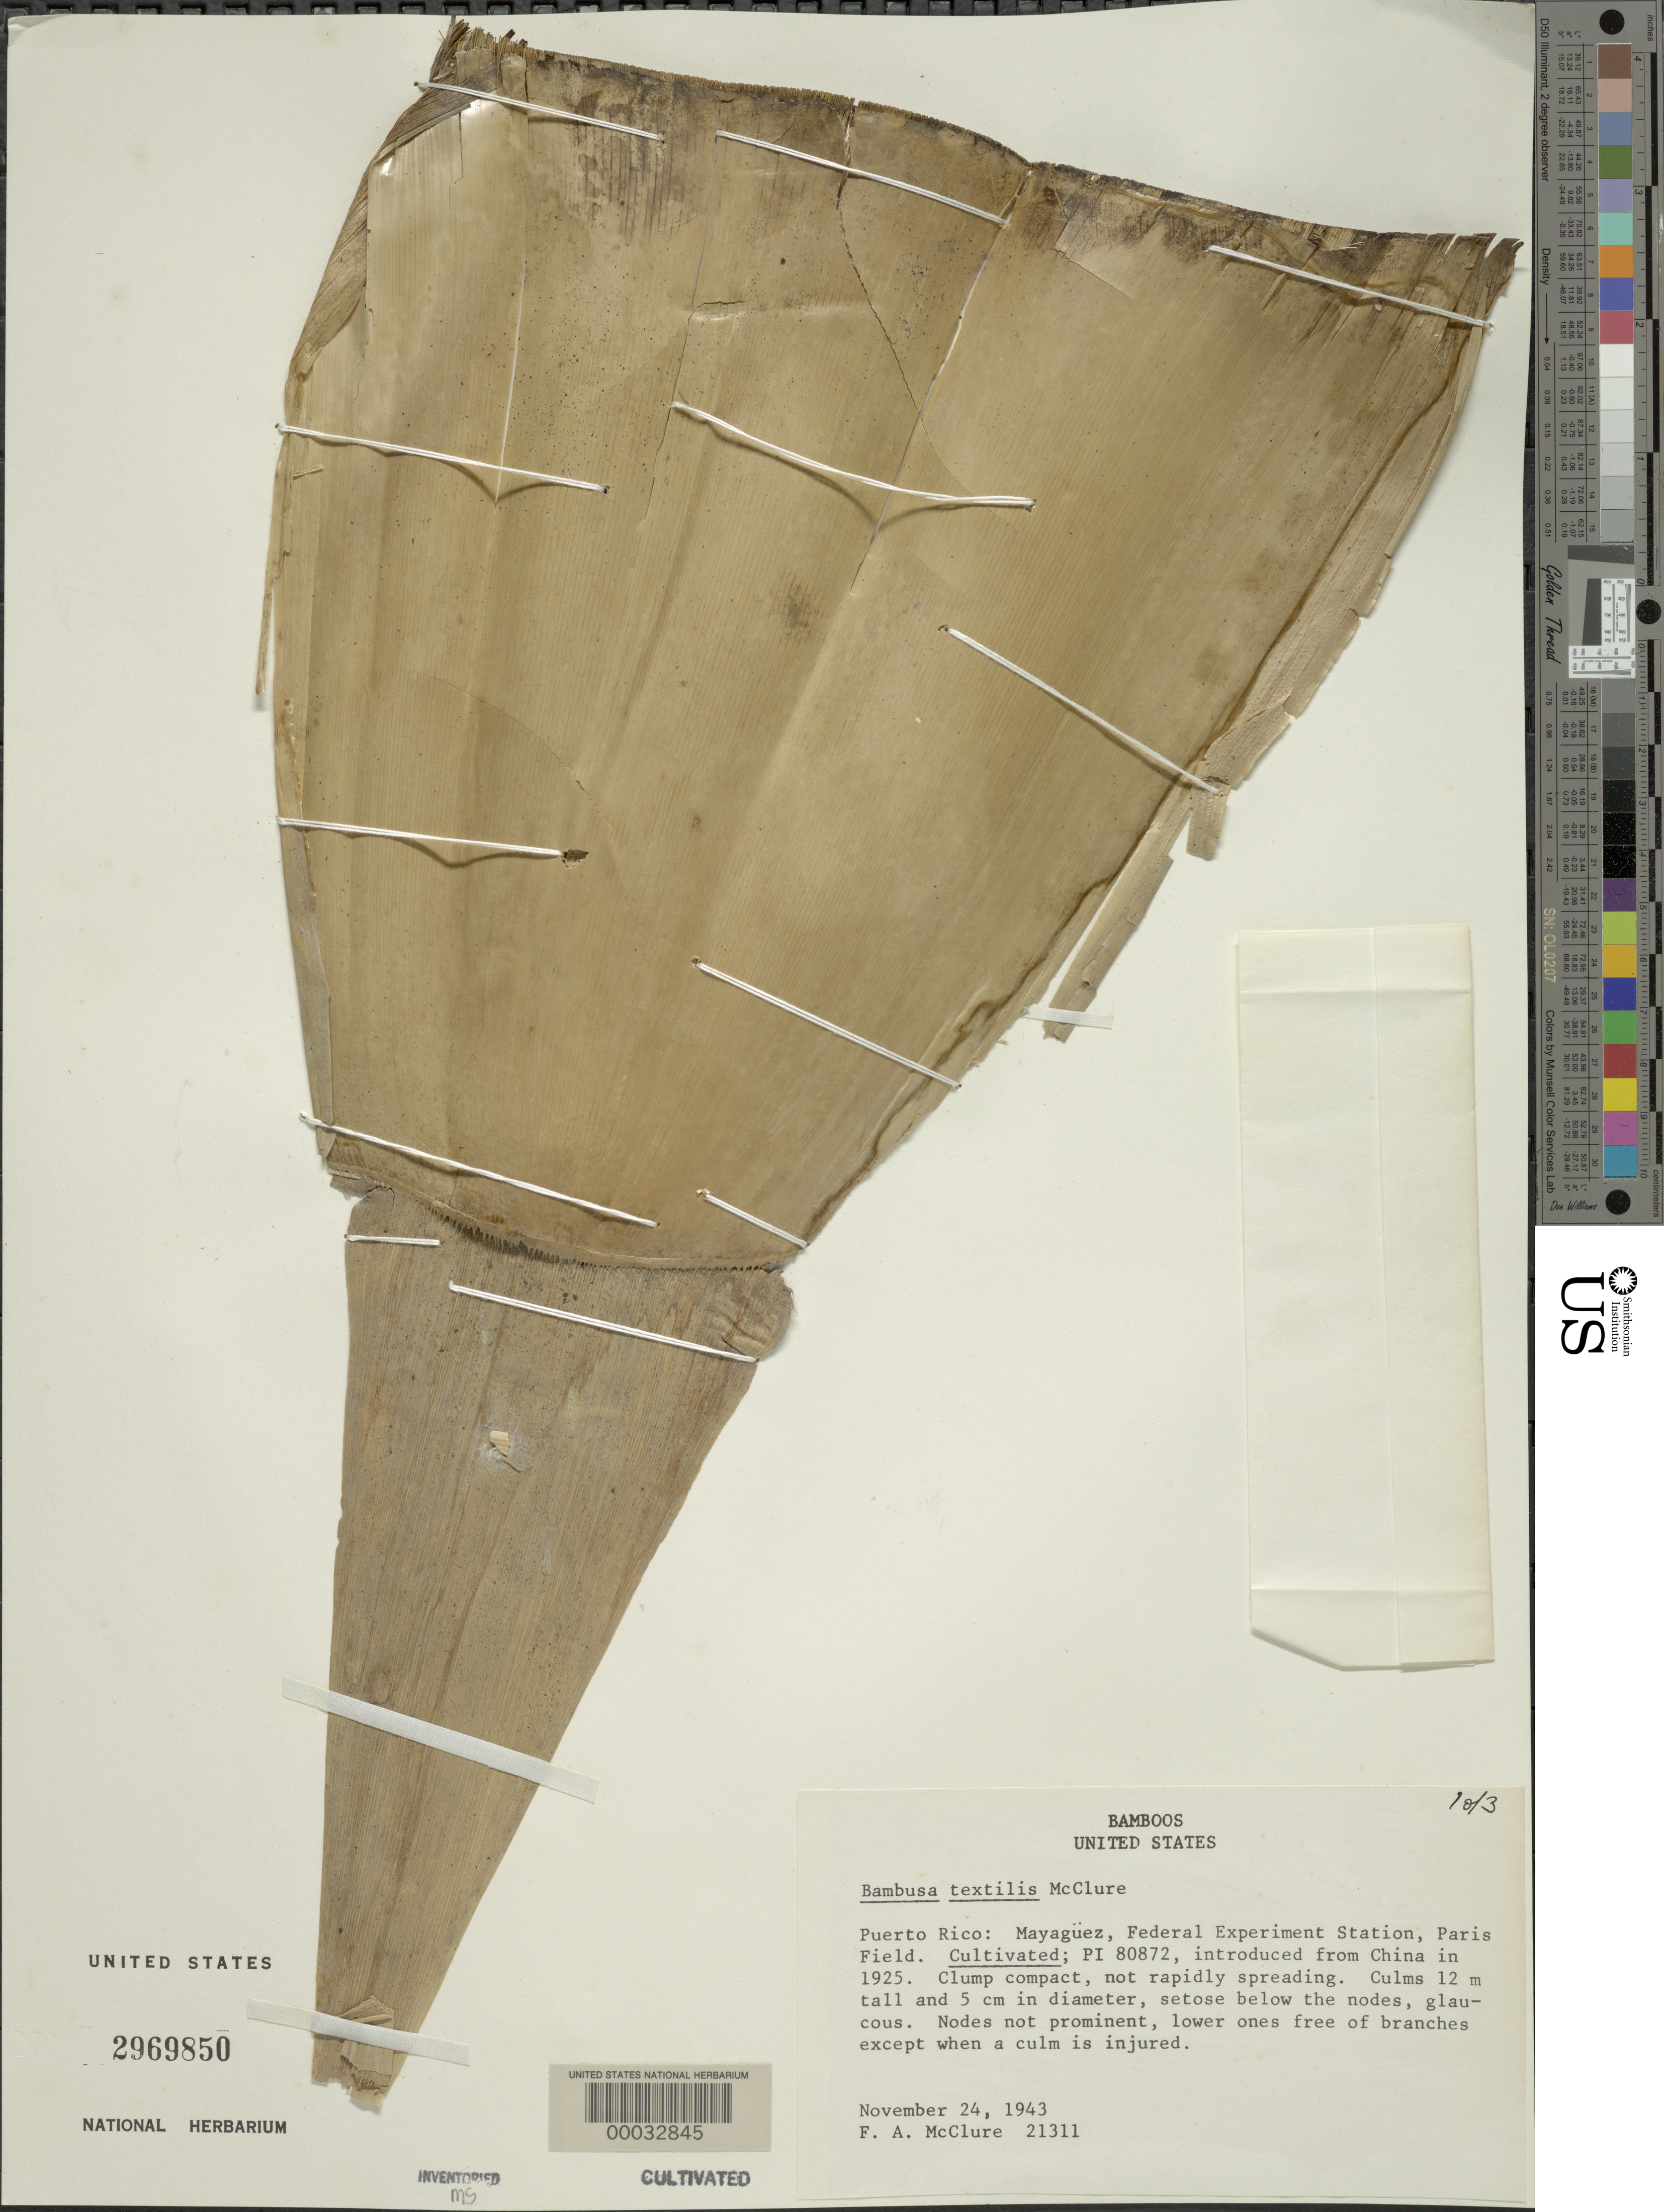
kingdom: Plantae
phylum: Tracheophyta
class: Liliopsida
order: Poales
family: Poaceae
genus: Bambusa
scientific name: Bambusa textilis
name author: McClure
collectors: F. A. McClure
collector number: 21311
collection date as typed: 24 Nov 1943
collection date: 1943-11-24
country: Puerto Rico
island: Greater Antilles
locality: Federal experimental station, paris field-mayaguez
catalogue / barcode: US 2969850